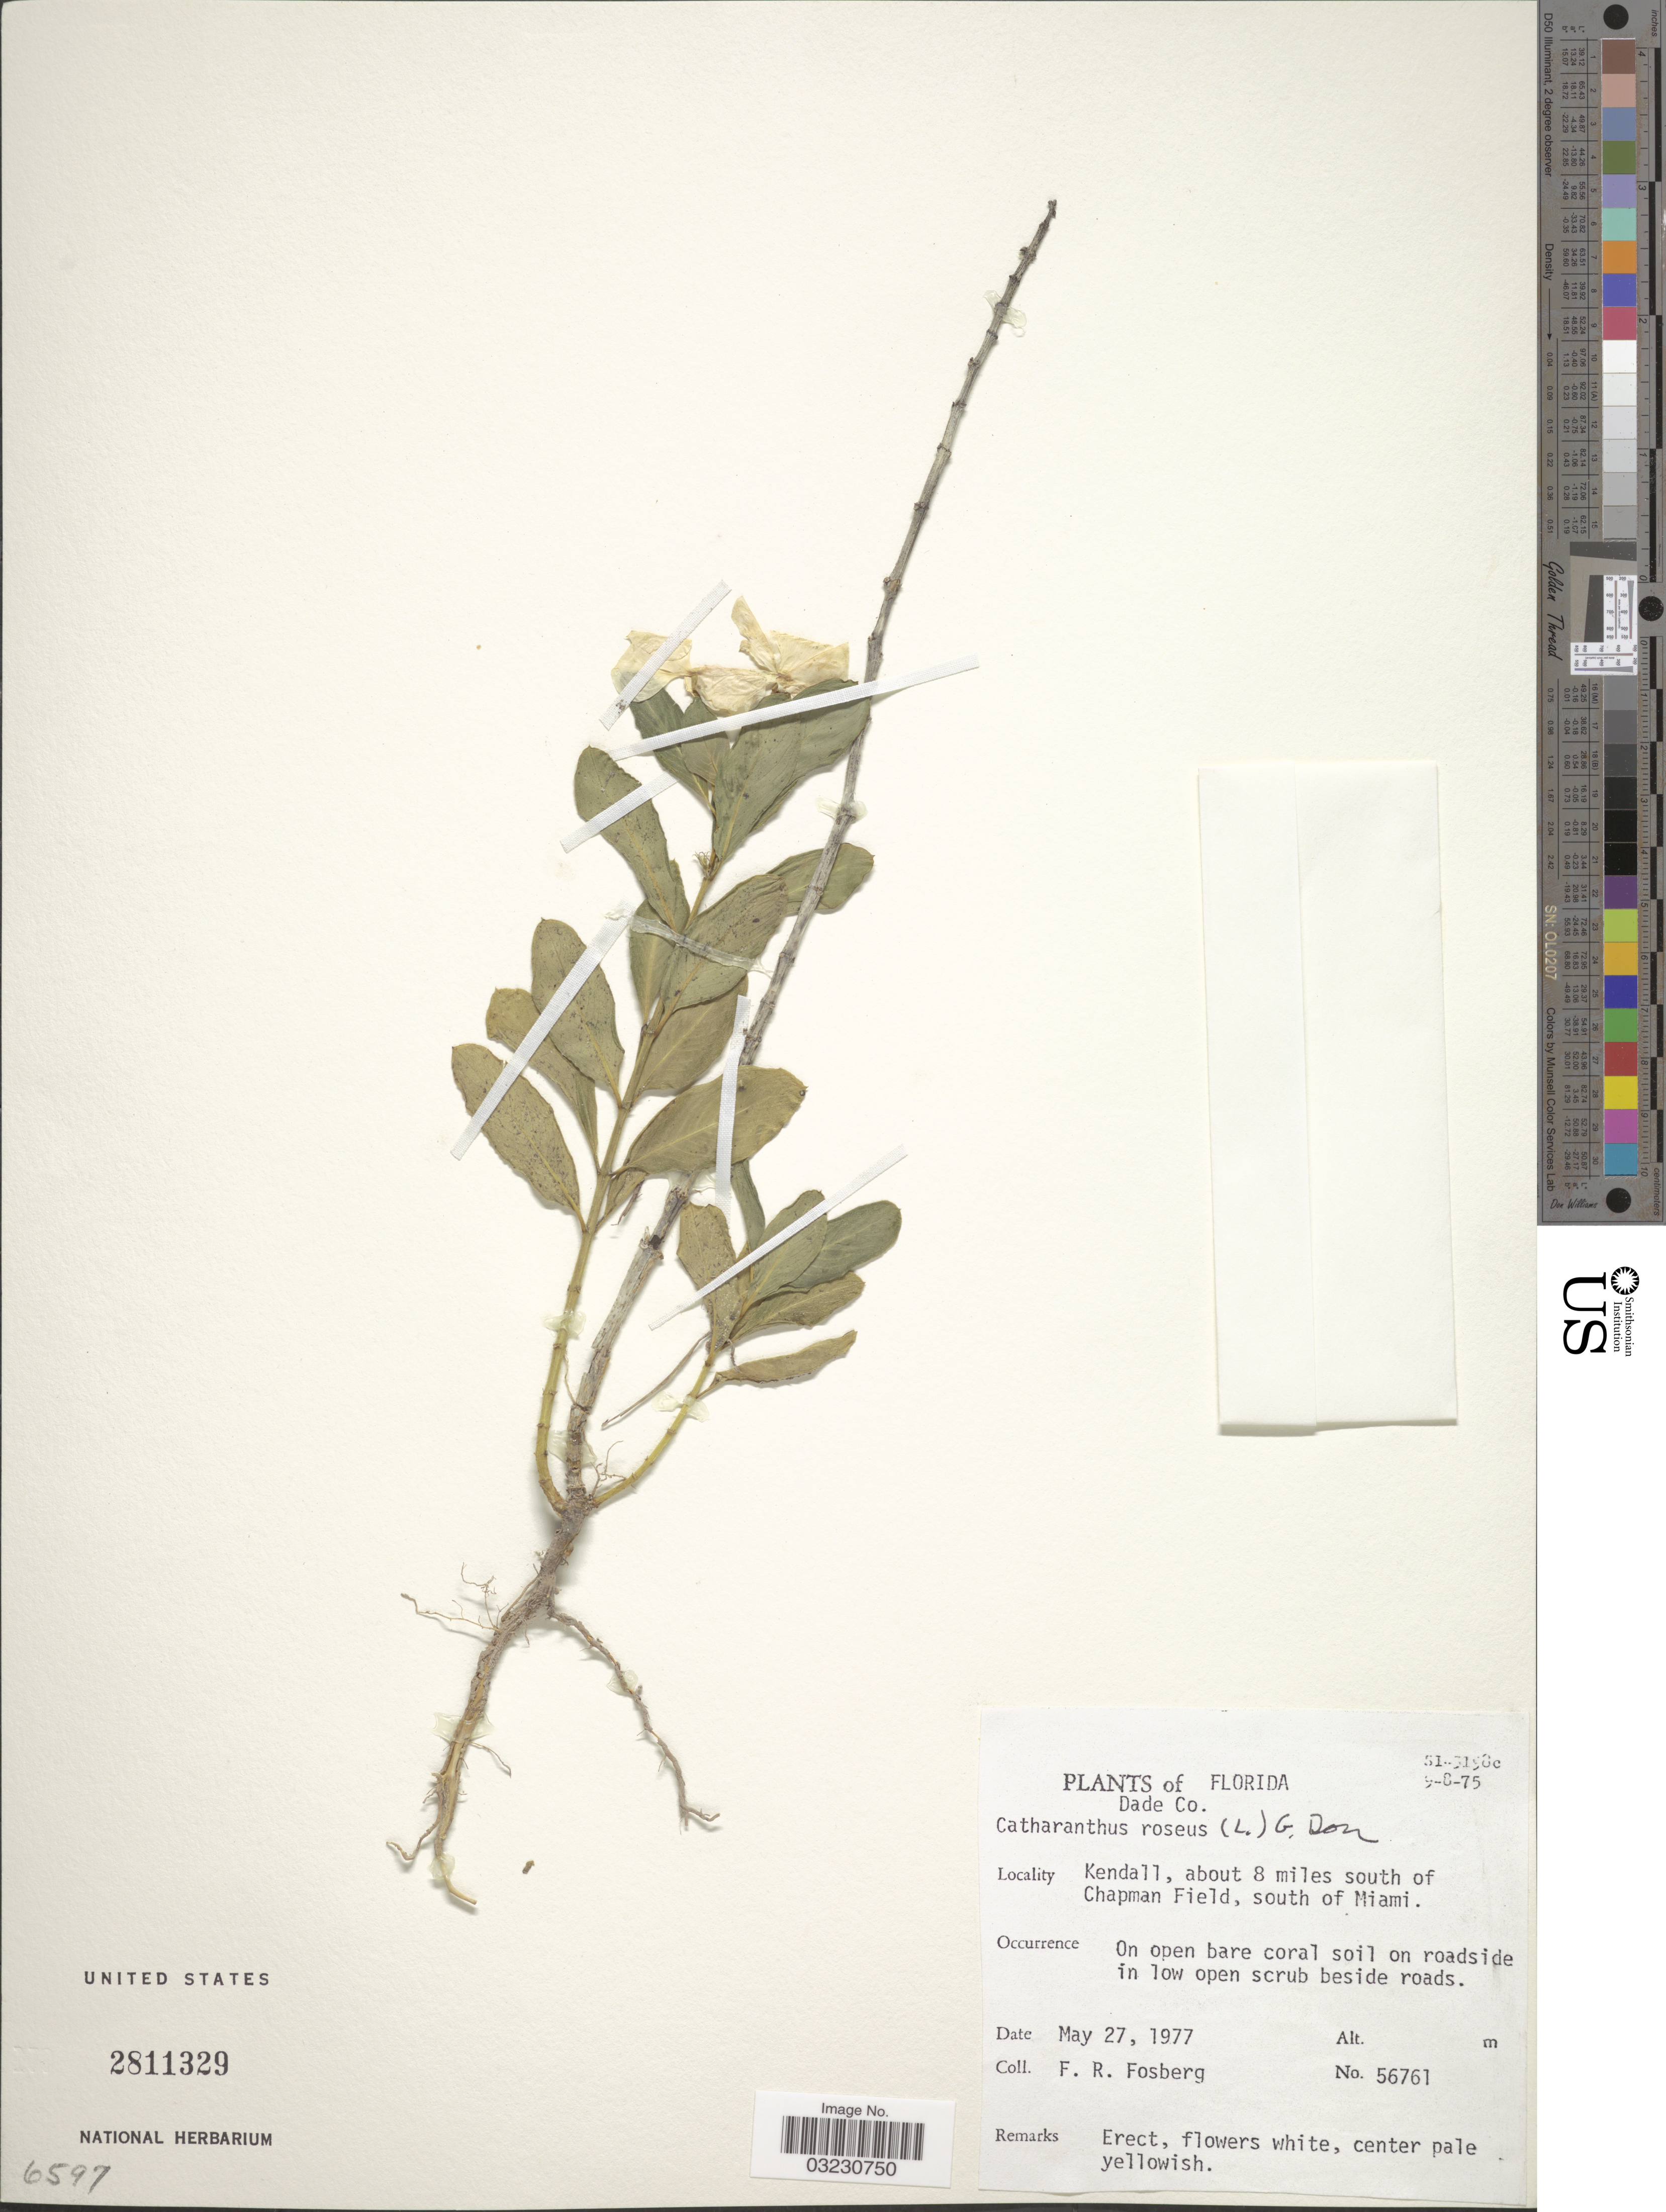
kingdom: Plantae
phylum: Tracheophyta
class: Magnoliopsida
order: Gentianales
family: Apocynaceae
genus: Catharanthus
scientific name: Catharanthus roseus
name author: (L.) G. Don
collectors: F. R. Fosberg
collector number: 56761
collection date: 1977-05-27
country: United States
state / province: Florida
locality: Dade Co., Kendall, about 8 miles south of Chapman Field, south of Miami.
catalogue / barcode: US 2811329